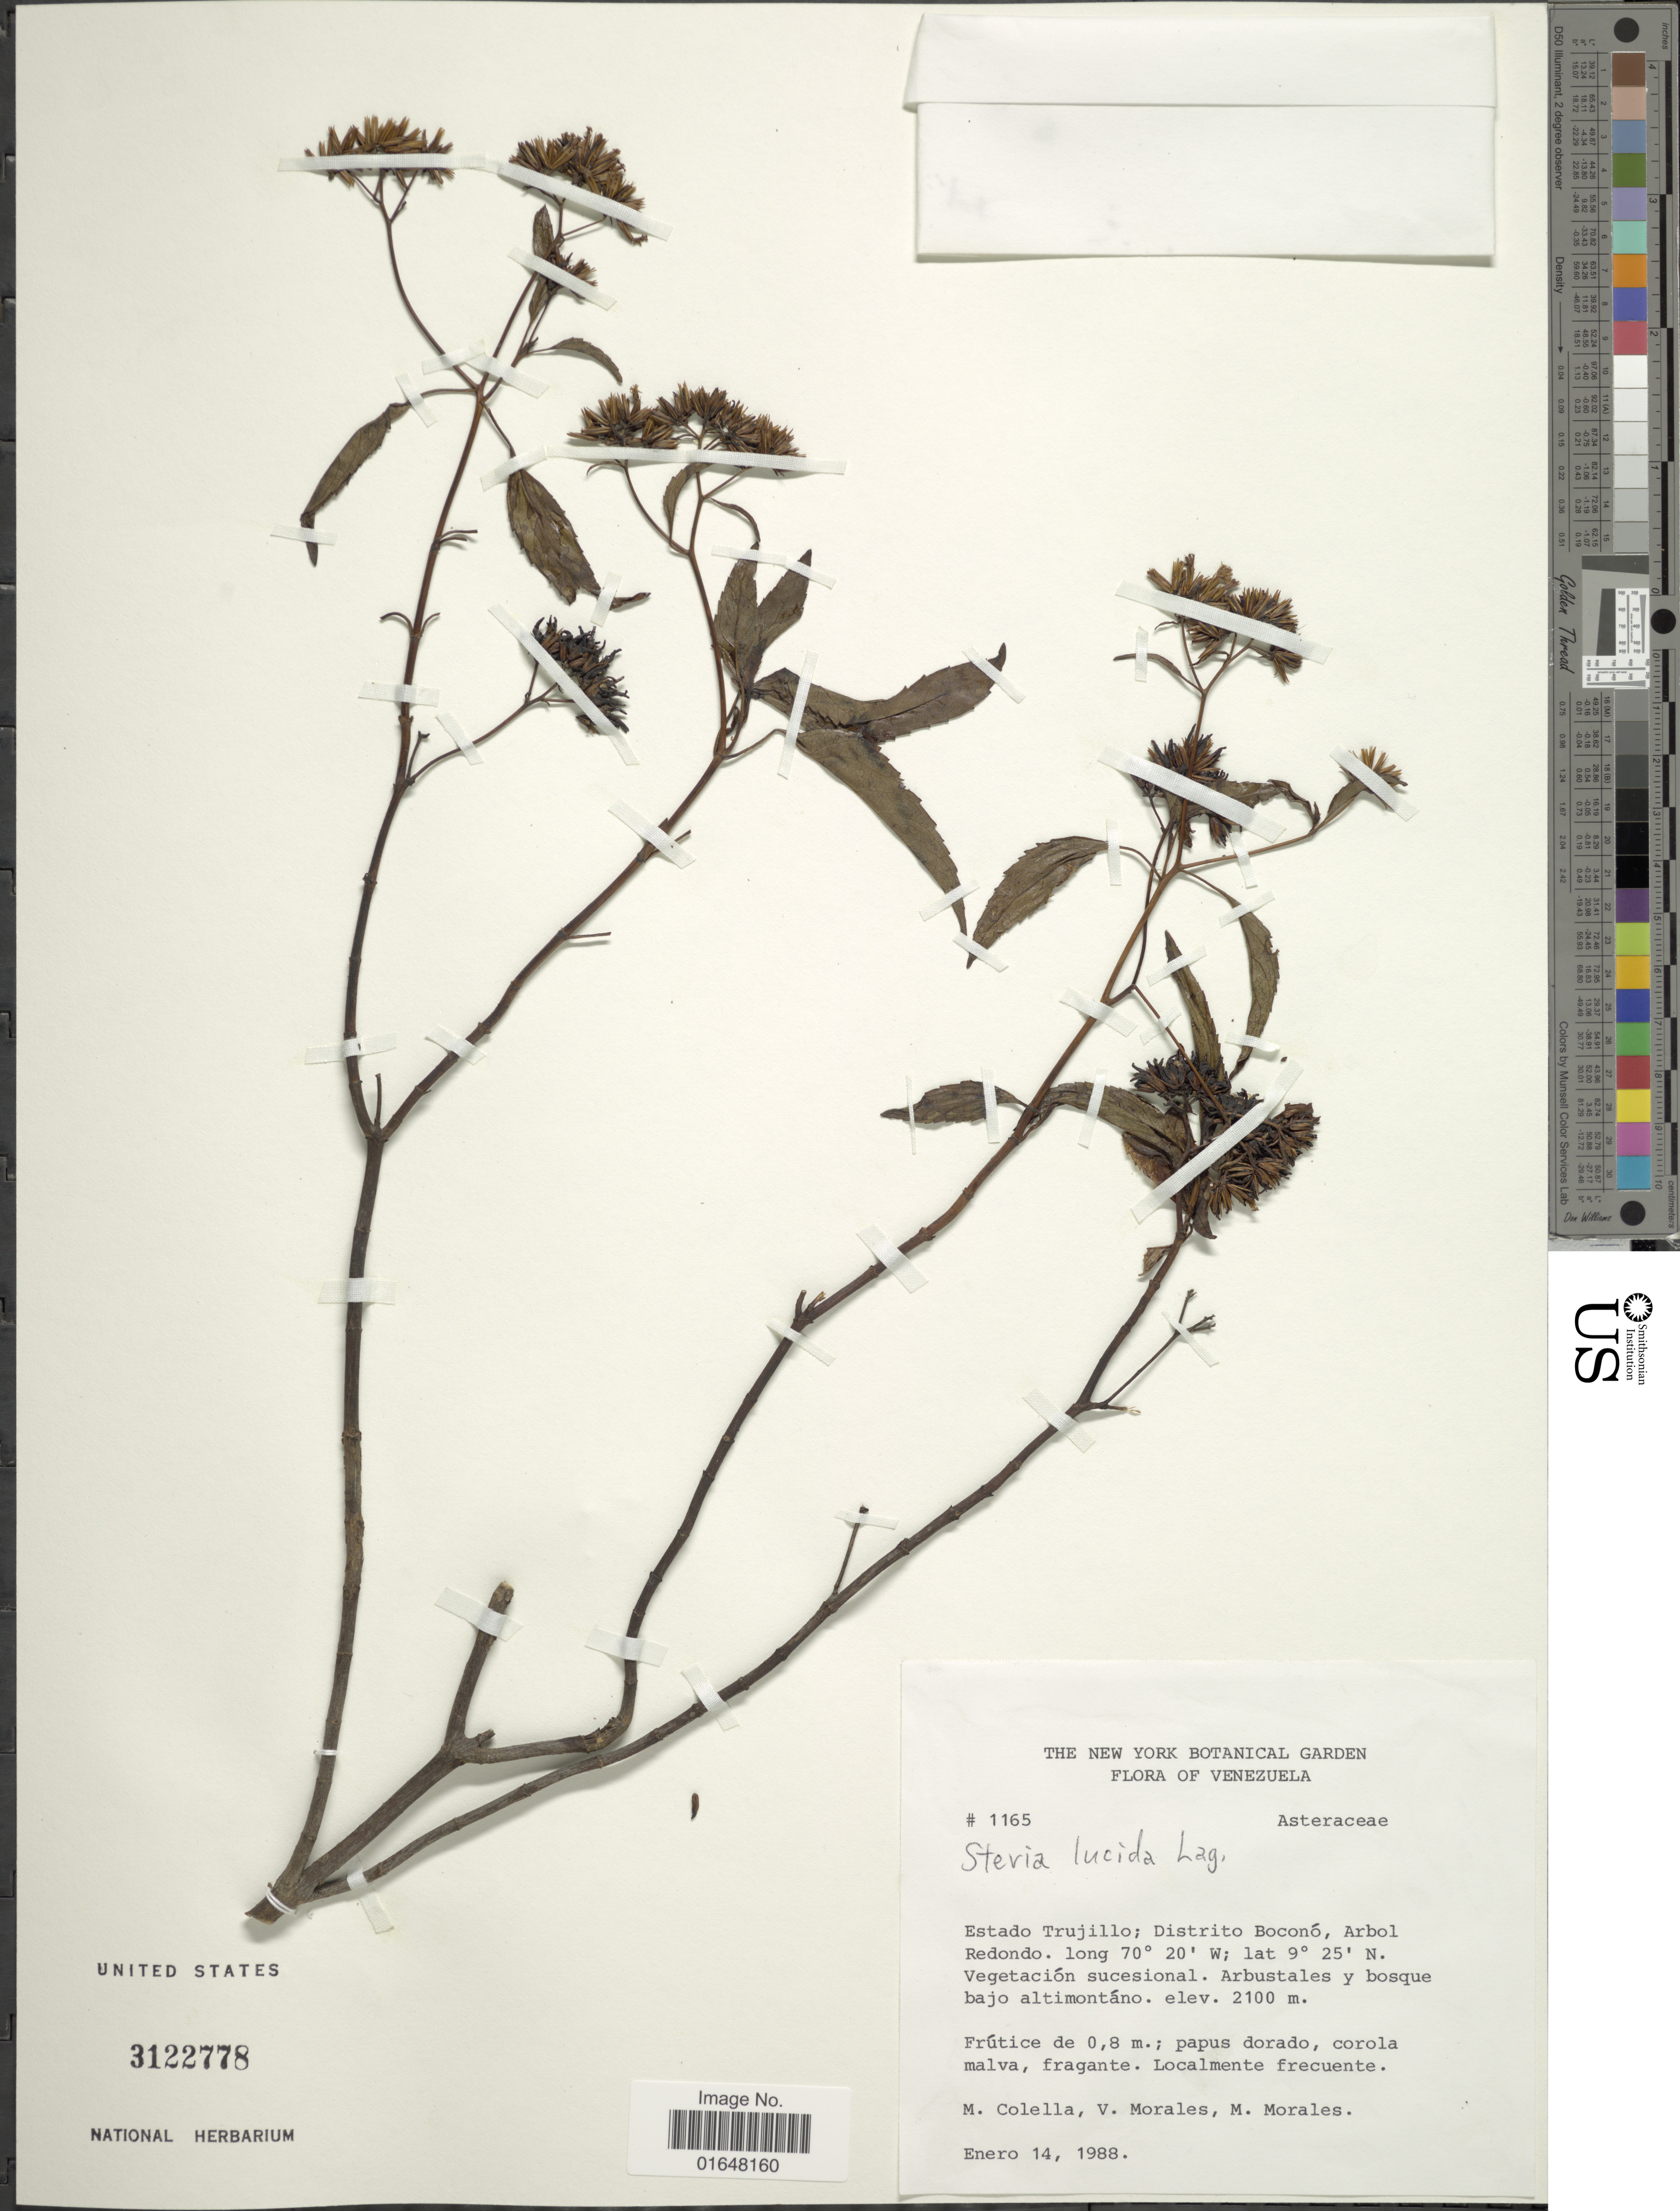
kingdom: Plantae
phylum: Tracheophyta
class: Magnoliopsida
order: Asterales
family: Asteraceae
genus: Stevia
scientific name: Stevia lucida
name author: Lag.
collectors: M. Colella, V. Morales & M. Morales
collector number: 1165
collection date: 1988-01-14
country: Venezuela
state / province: Trujillo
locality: Distrito Bocono, Arbol Redondo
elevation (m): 2100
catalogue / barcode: US 3122778